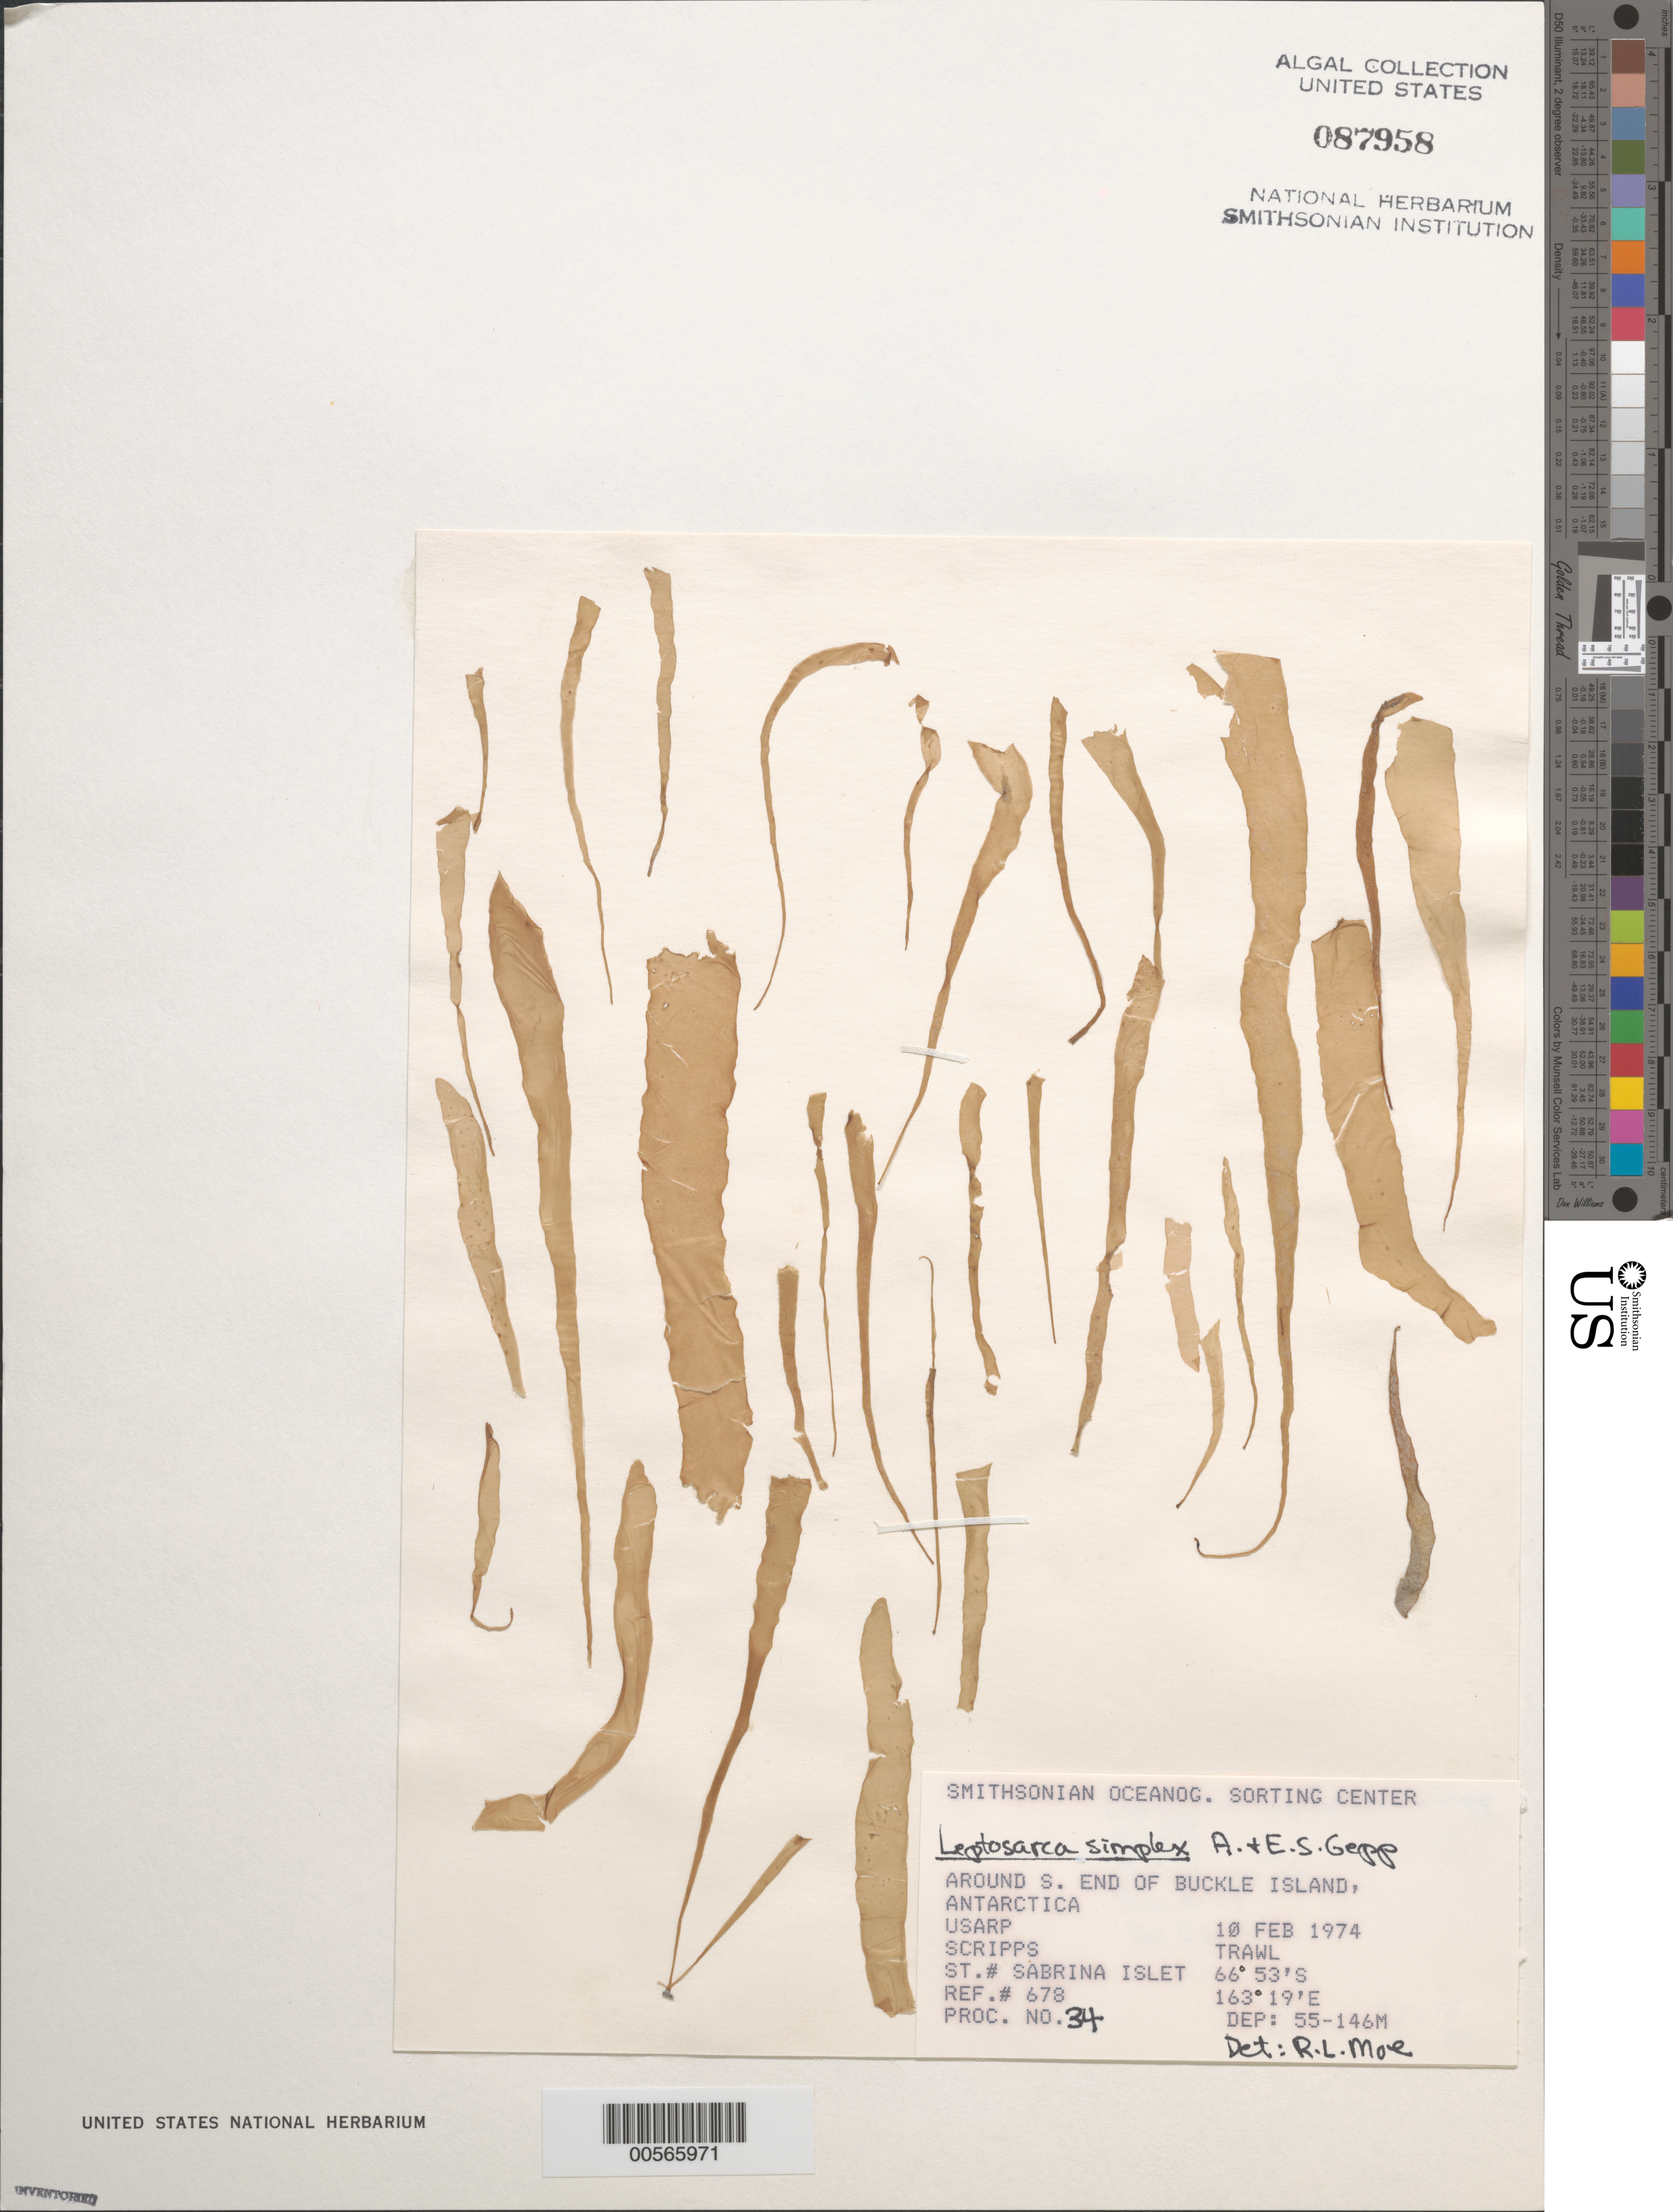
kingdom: Plantae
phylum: Rhodophyta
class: Florideophyceae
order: Palmariales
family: Palmariaceae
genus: Palmaria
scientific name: Palmaria decipiens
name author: (Reinsch) Ricker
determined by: Algae name updating Project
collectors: Scripps Institution of Oceanography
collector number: Station Sabrina Islet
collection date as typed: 10 Feb 1974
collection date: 1974-02-10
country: Antarctica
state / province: Ross Dependency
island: Buckle Island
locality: Sabrina Islet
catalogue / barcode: US 87958